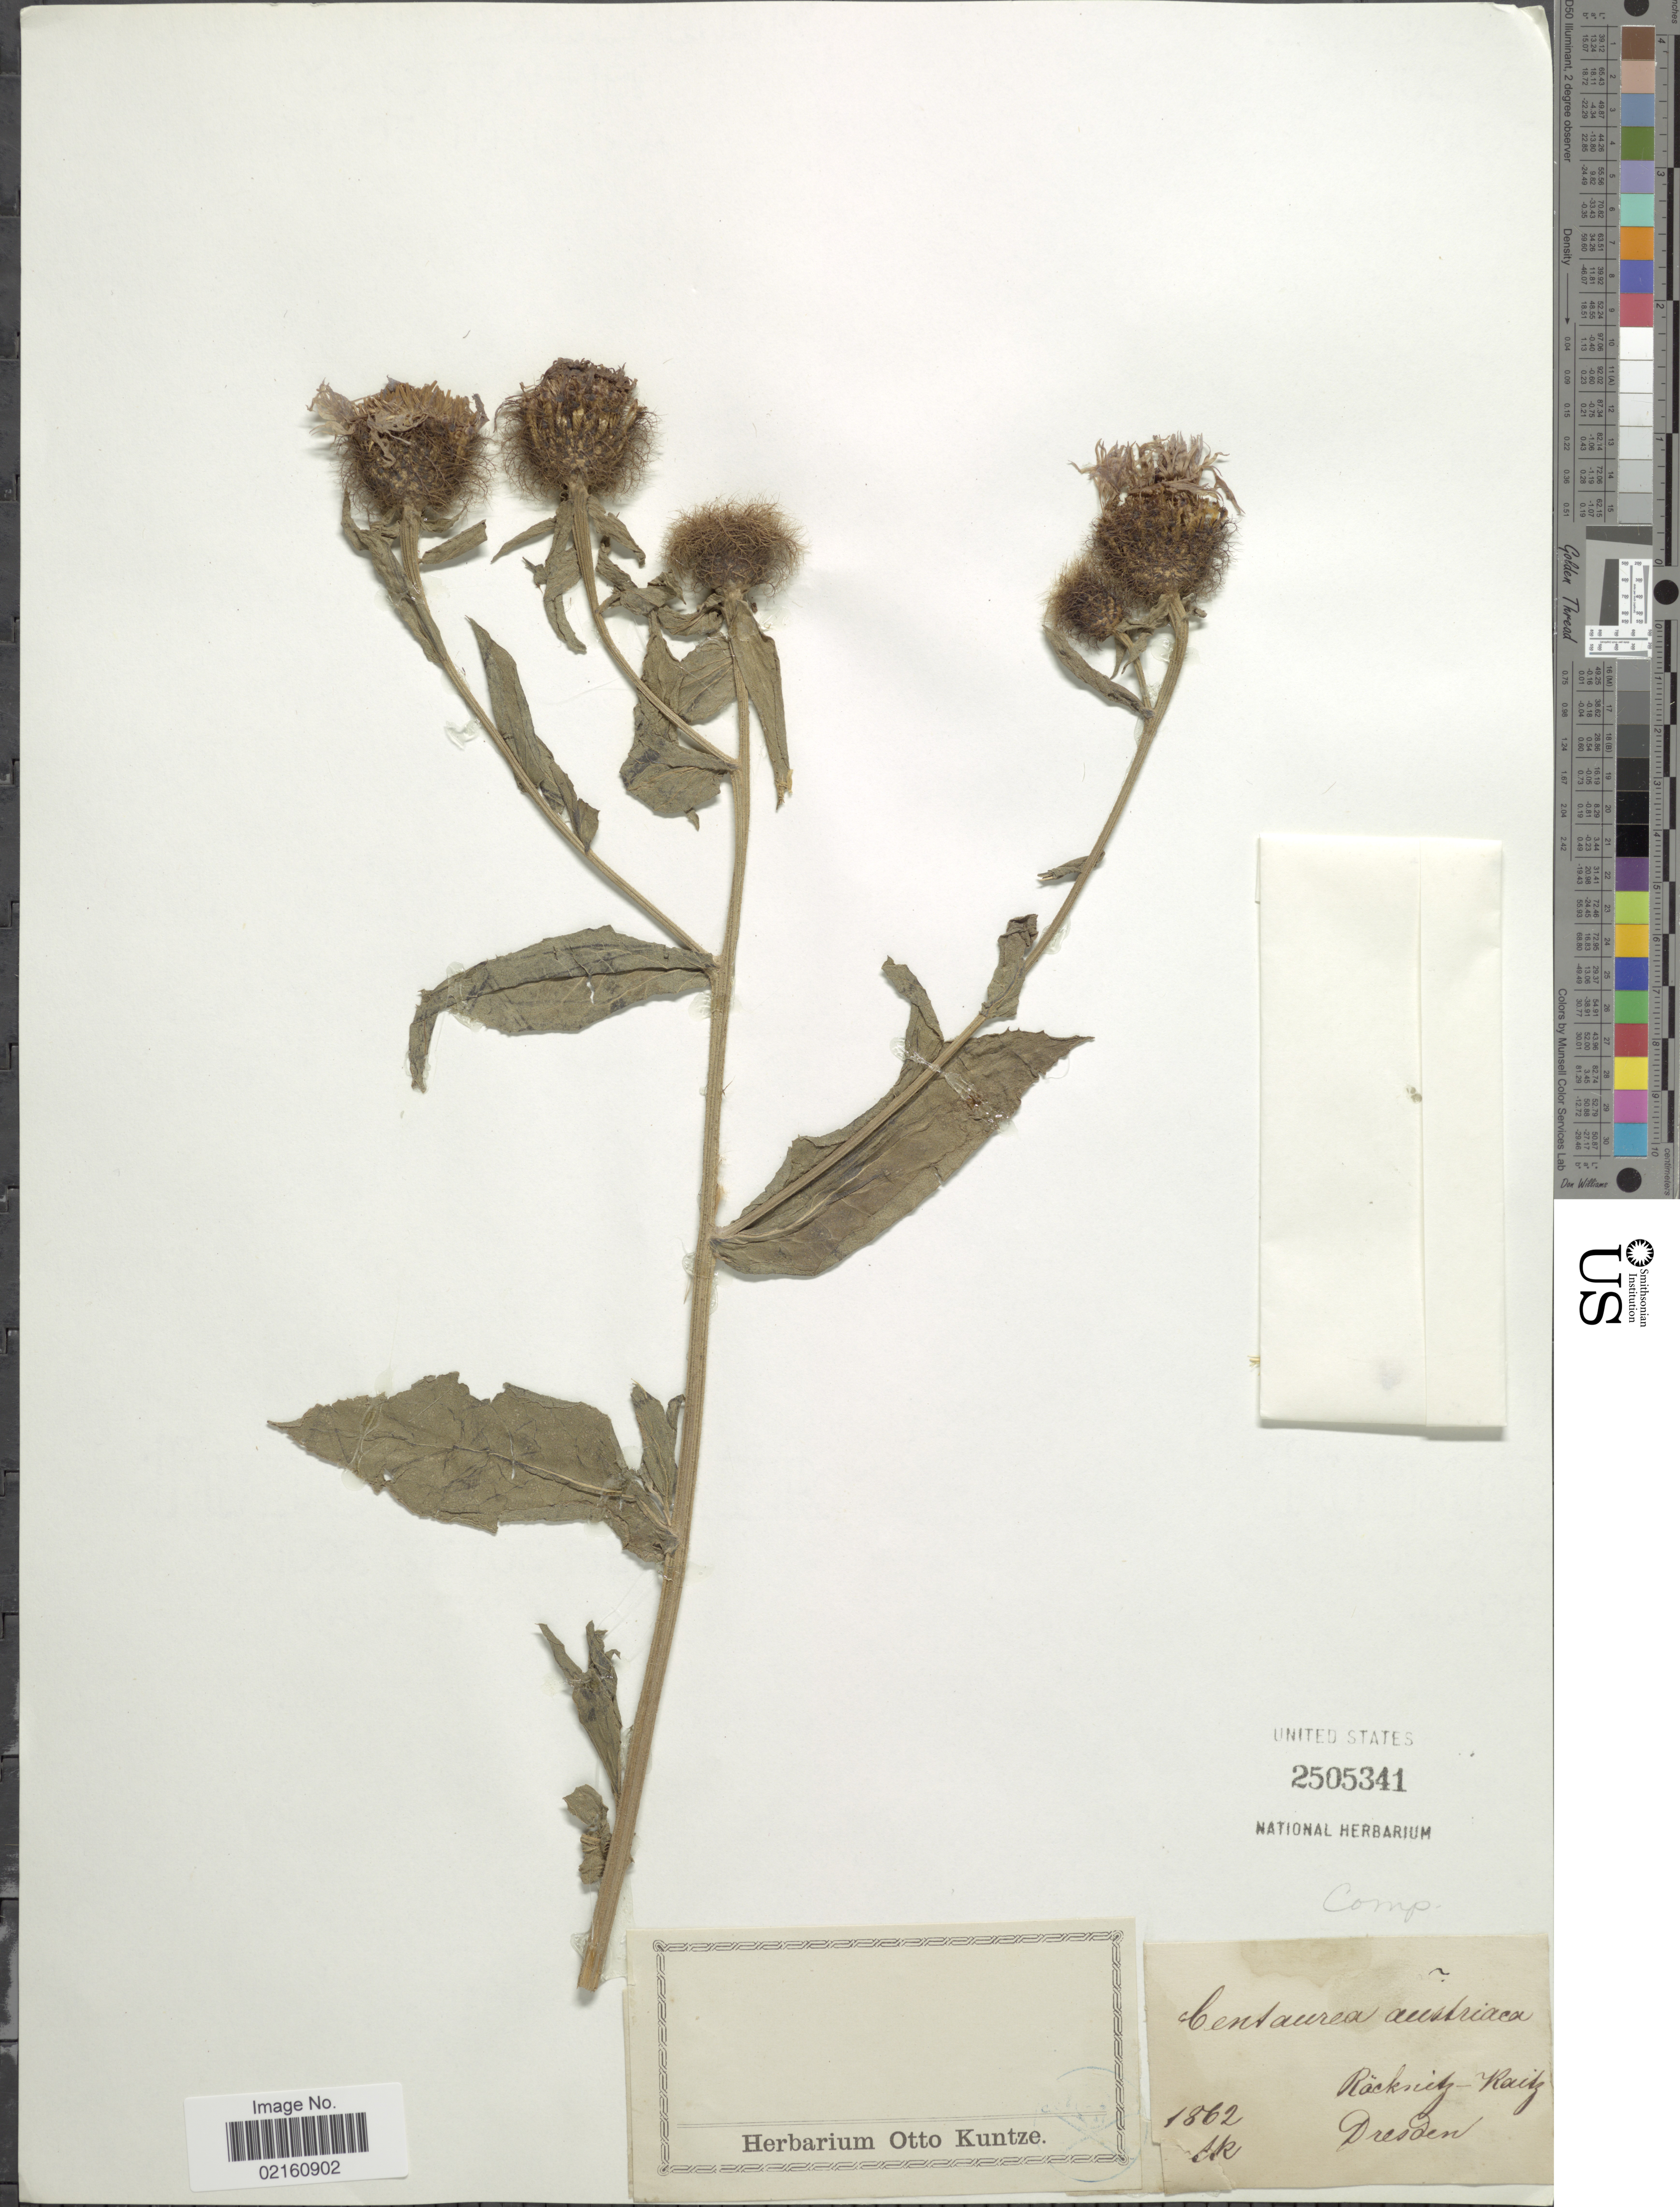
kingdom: Plantae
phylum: Tracheophyta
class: Magnoliopsida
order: Asterales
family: Asteraceae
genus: Centaurea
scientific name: Centaurea phrygia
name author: L.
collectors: Dresden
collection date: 1862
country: Germany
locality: Rocknitz-Raitz [interpreted]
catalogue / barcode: US 2505341